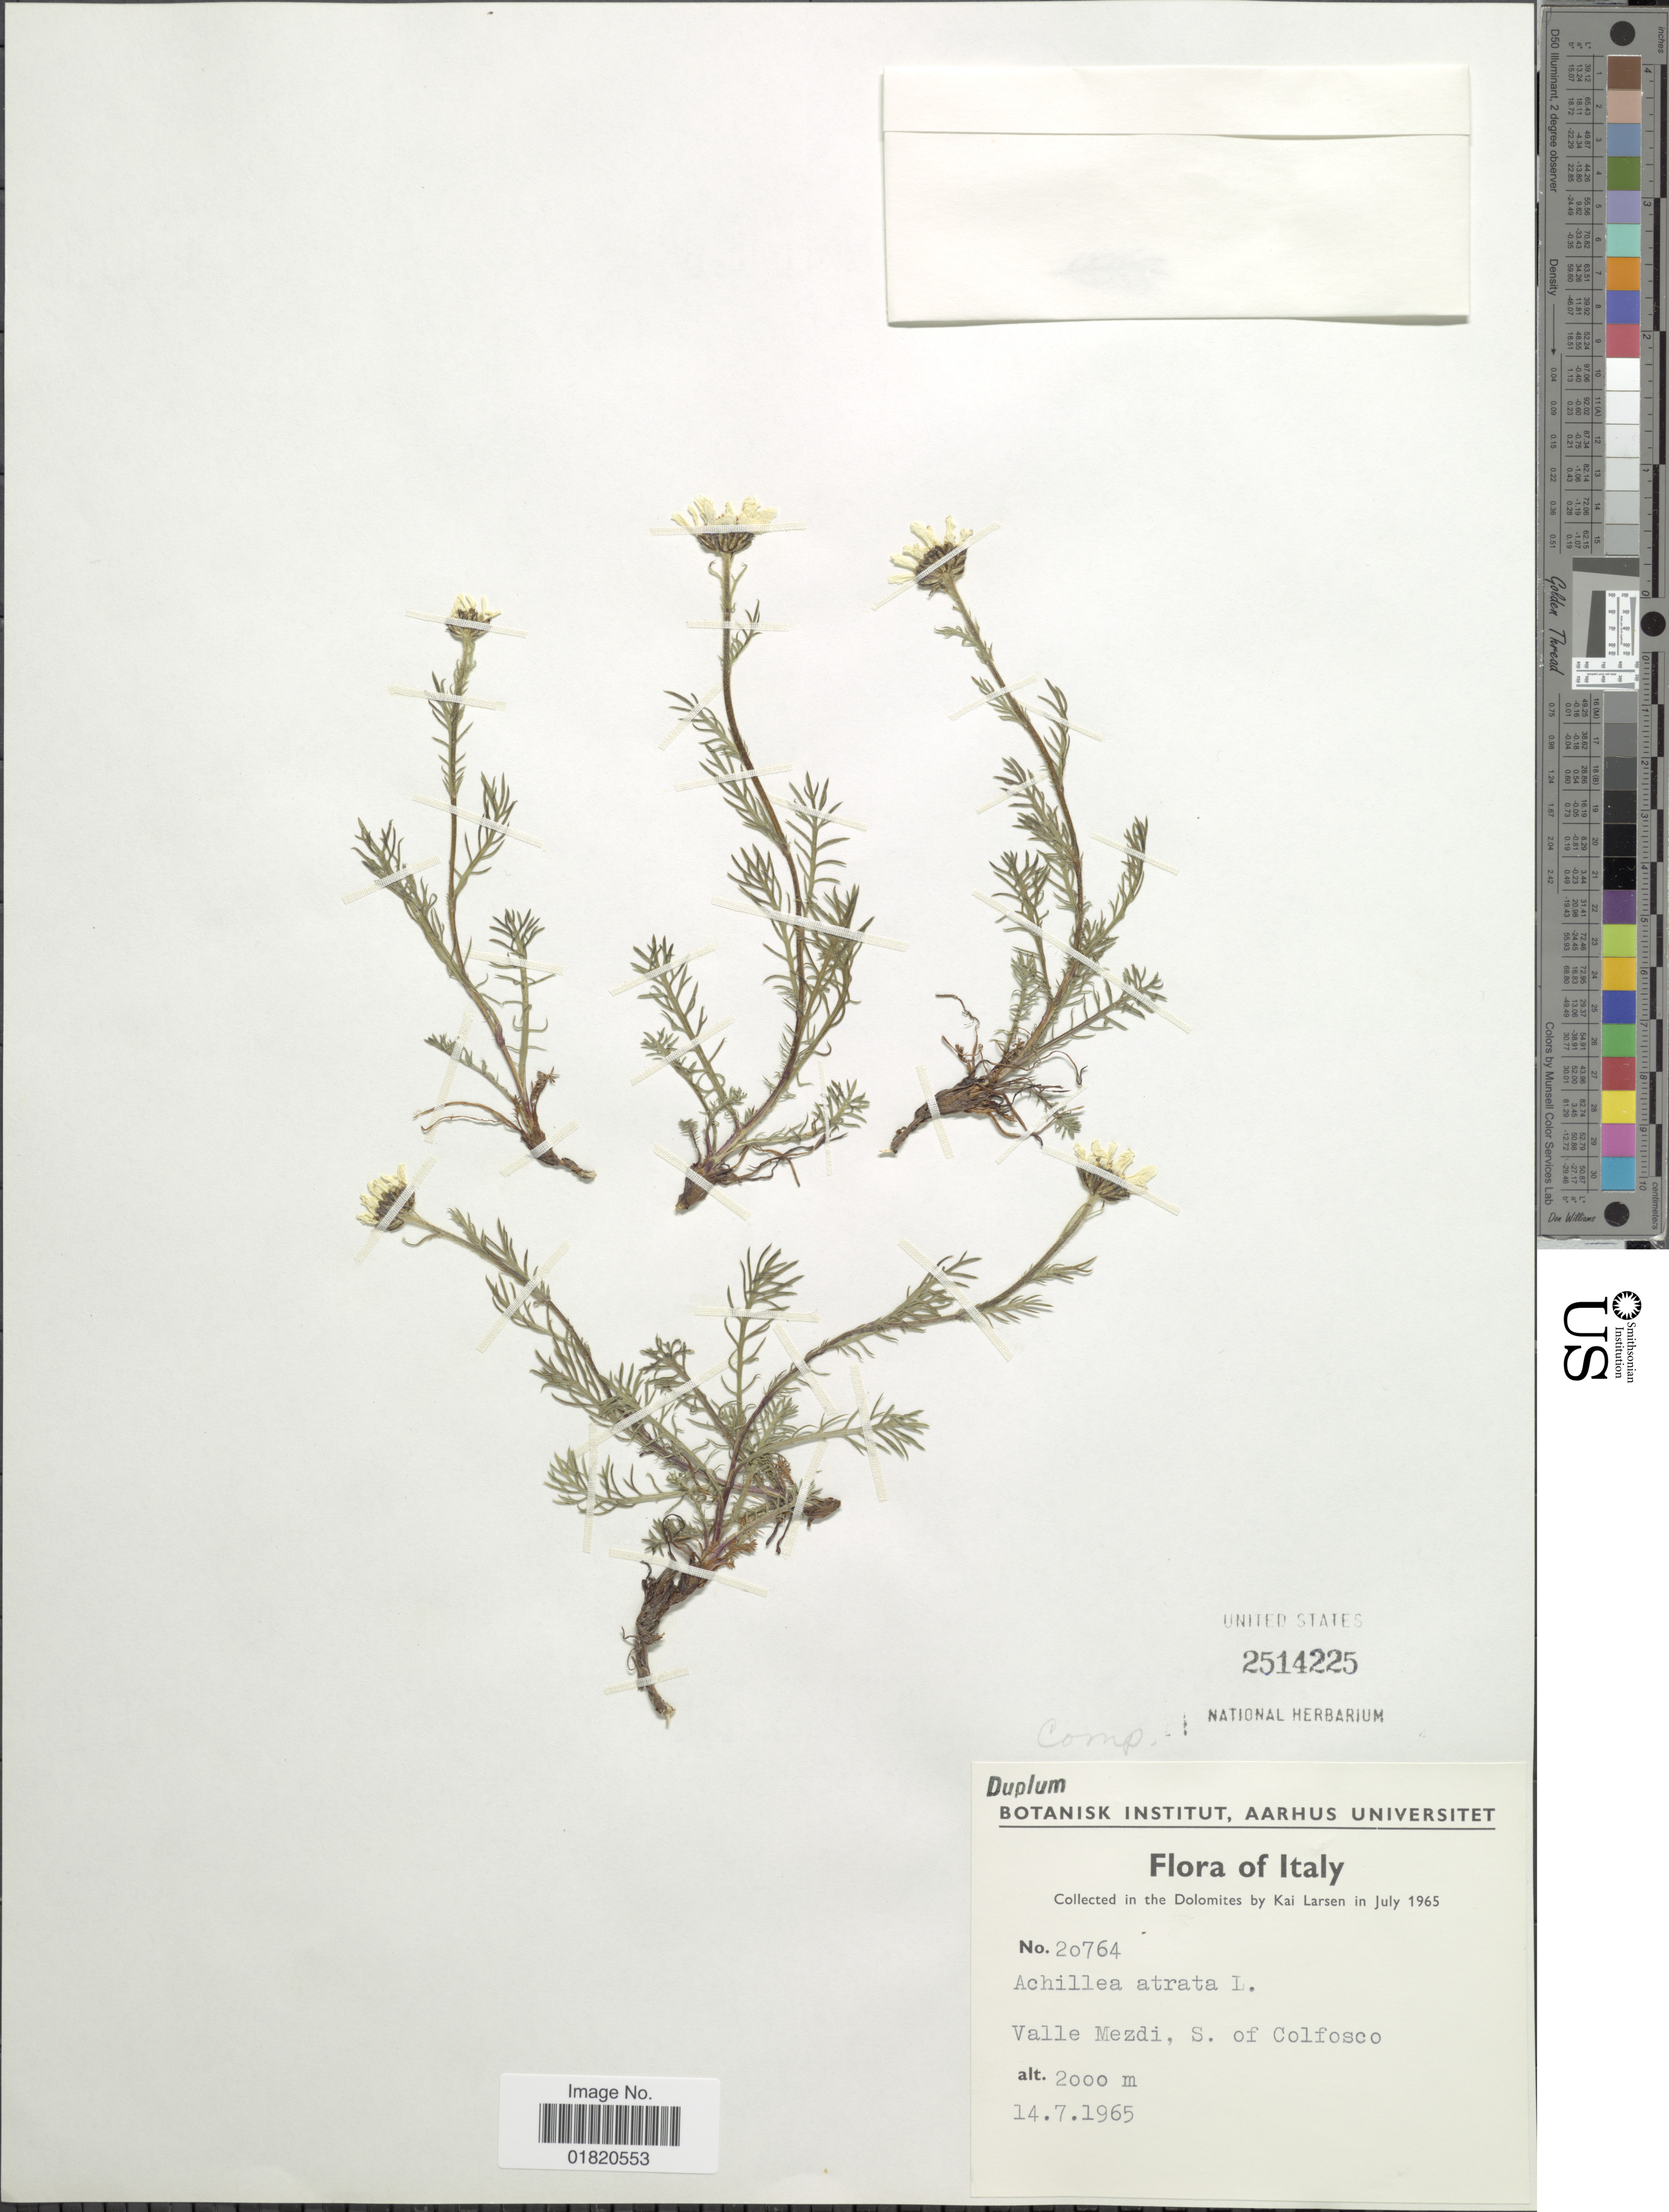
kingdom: Plantae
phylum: Tracheophyta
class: Magnoliopsida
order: Asterales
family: Asteraceae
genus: Achillea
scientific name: Achillea atrata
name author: L.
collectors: K. Larsen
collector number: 20764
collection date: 1965-07-14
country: Italy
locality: Dolomites. Valle Mezdi, S. of Colfosco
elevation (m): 2000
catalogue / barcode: US 2514225